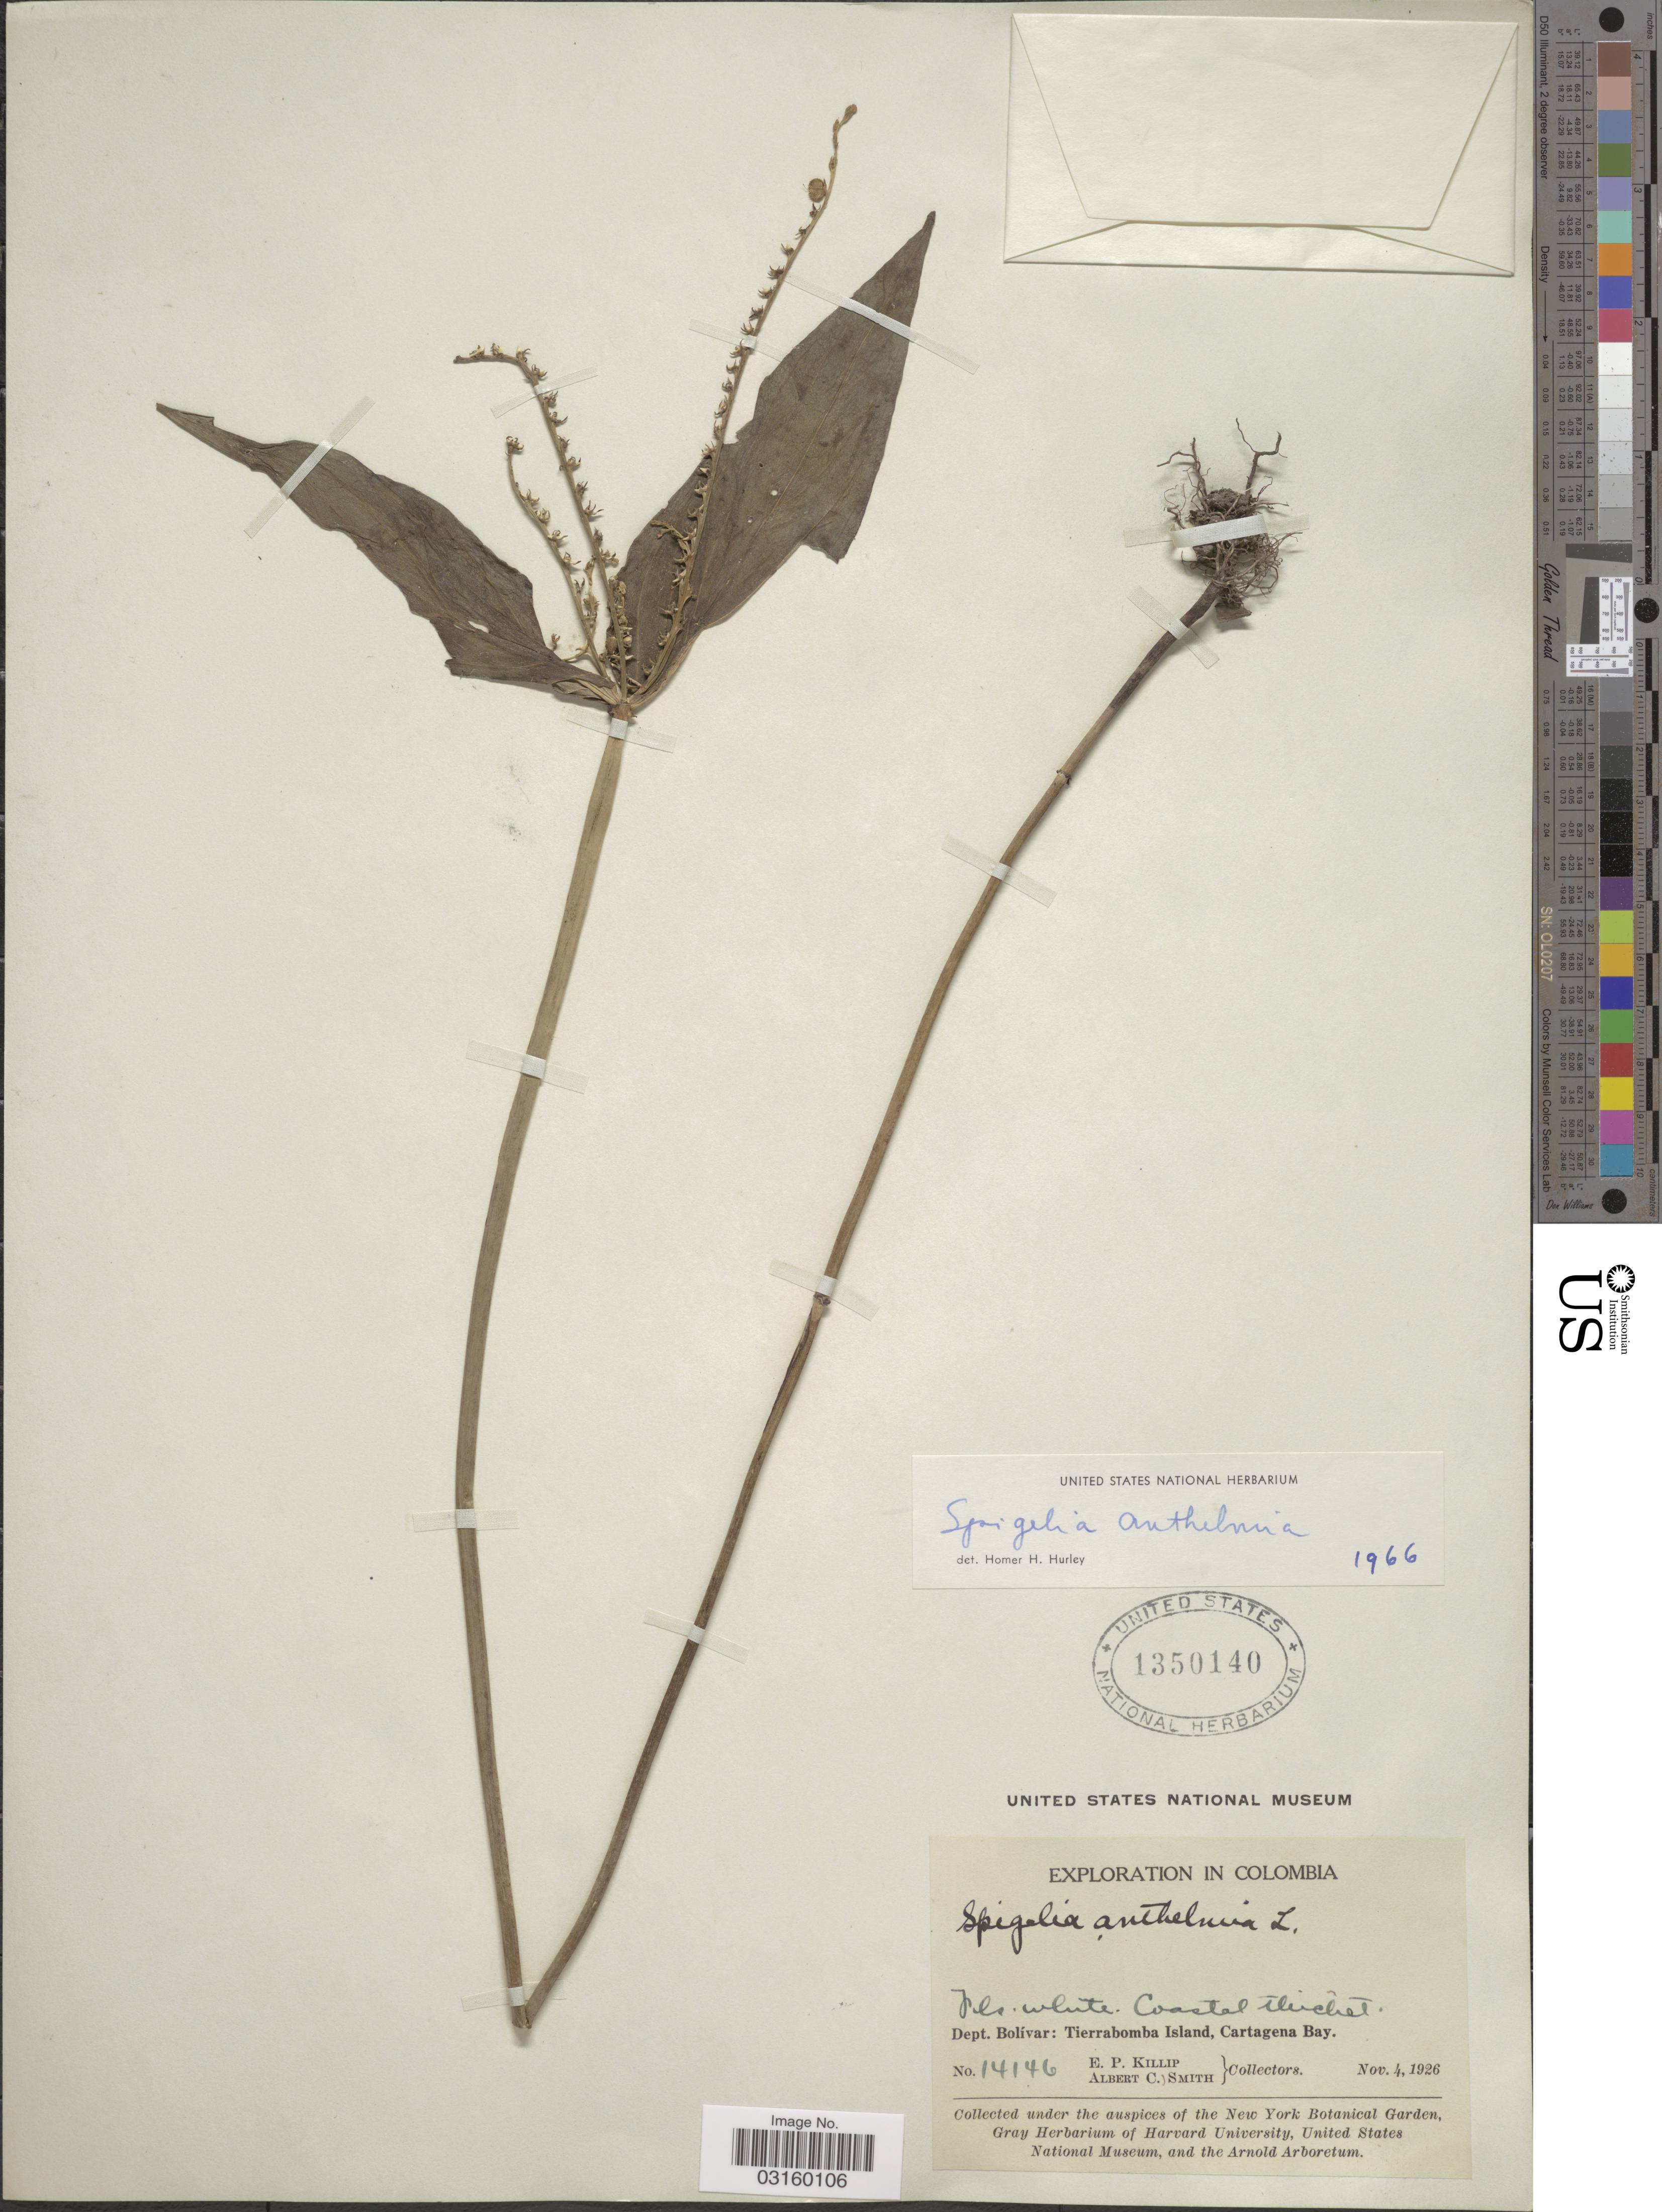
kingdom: Plantae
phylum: Tracheophyta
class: Magnoliopsida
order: Gentianales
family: Loganiaceae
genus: Spigelia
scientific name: Spigelia anthelmia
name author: L.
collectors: E. P. Killip & A. C. Smith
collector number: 14146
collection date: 1926-11-04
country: Colombia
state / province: Bolívar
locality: Dept. Bolívar: Tierrabomba Island, Cartagena Bay.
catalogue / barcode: US 1350140